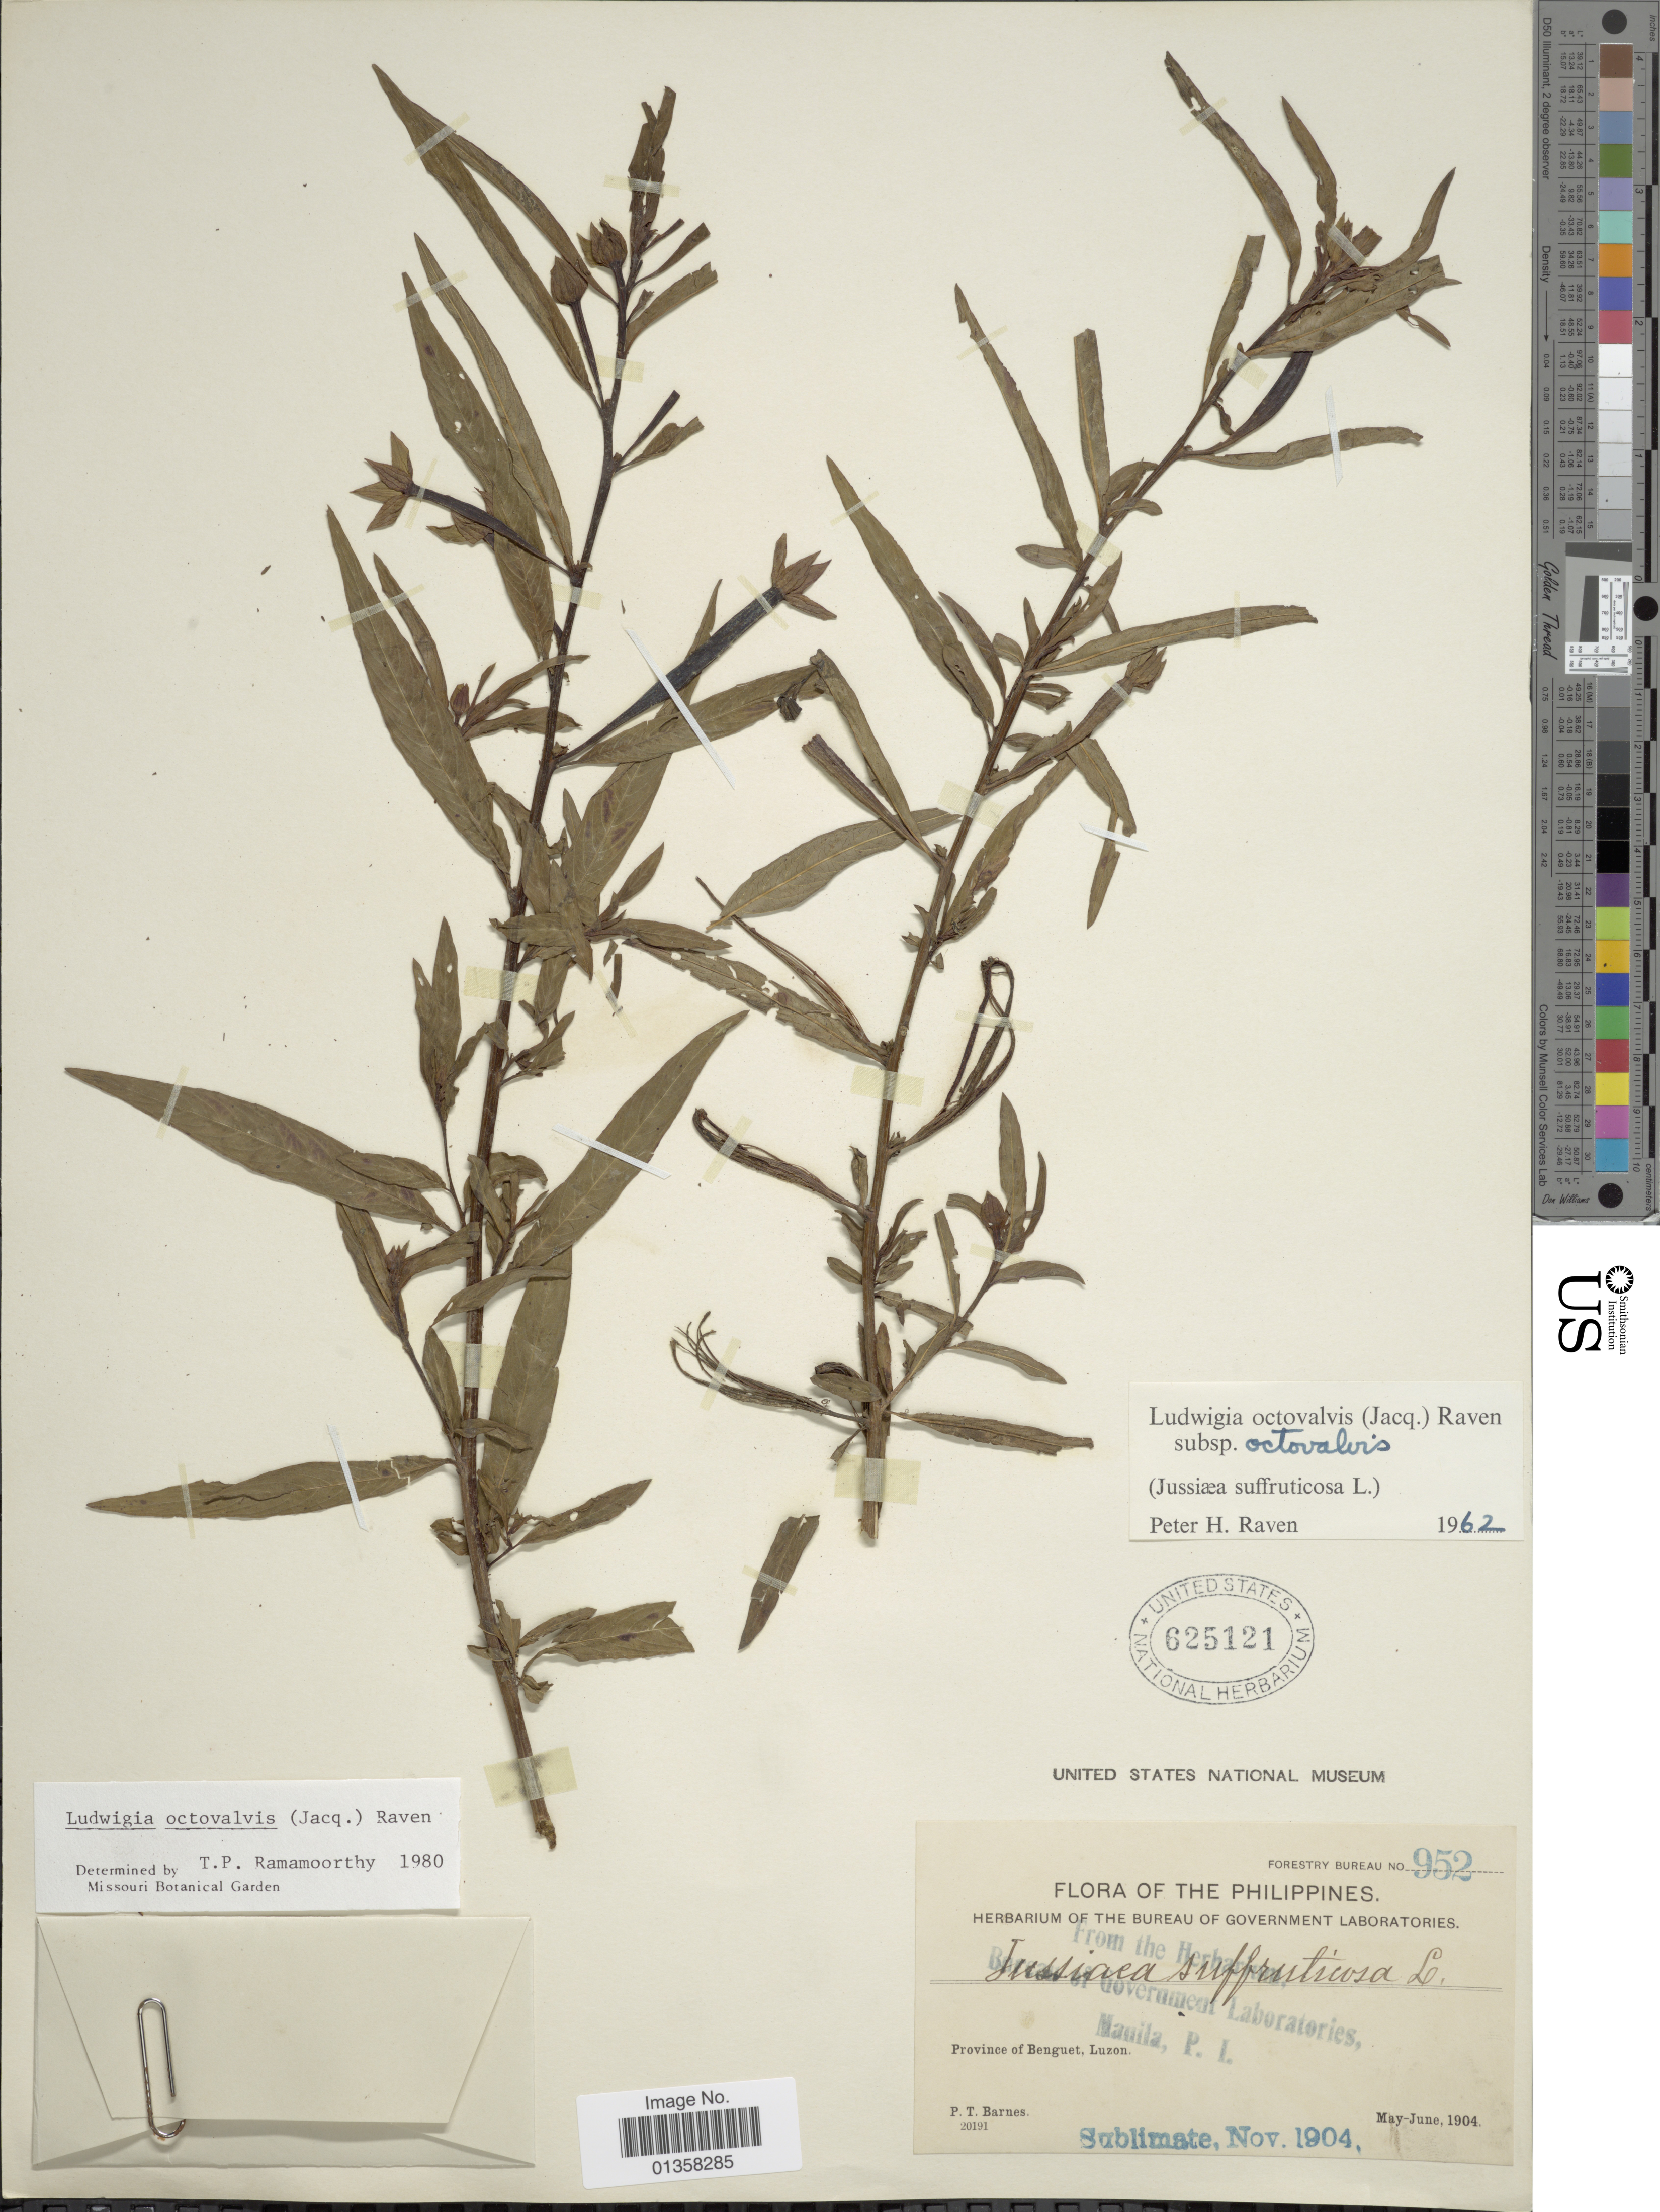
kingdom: Plantae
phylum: Tracheophyta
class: Magnoliopsida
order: Myrtales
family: Onagraceae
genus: Ludwigia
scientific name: Ludwigia octovalvis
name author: (Jacq.) P.H. Raven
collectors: P. Barnes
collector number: Forestry Bureau 952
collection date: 1904-05/1904-06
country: Philippines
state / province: Central Luzon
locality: Province of Benguet, Luzon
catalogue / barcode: US 625121